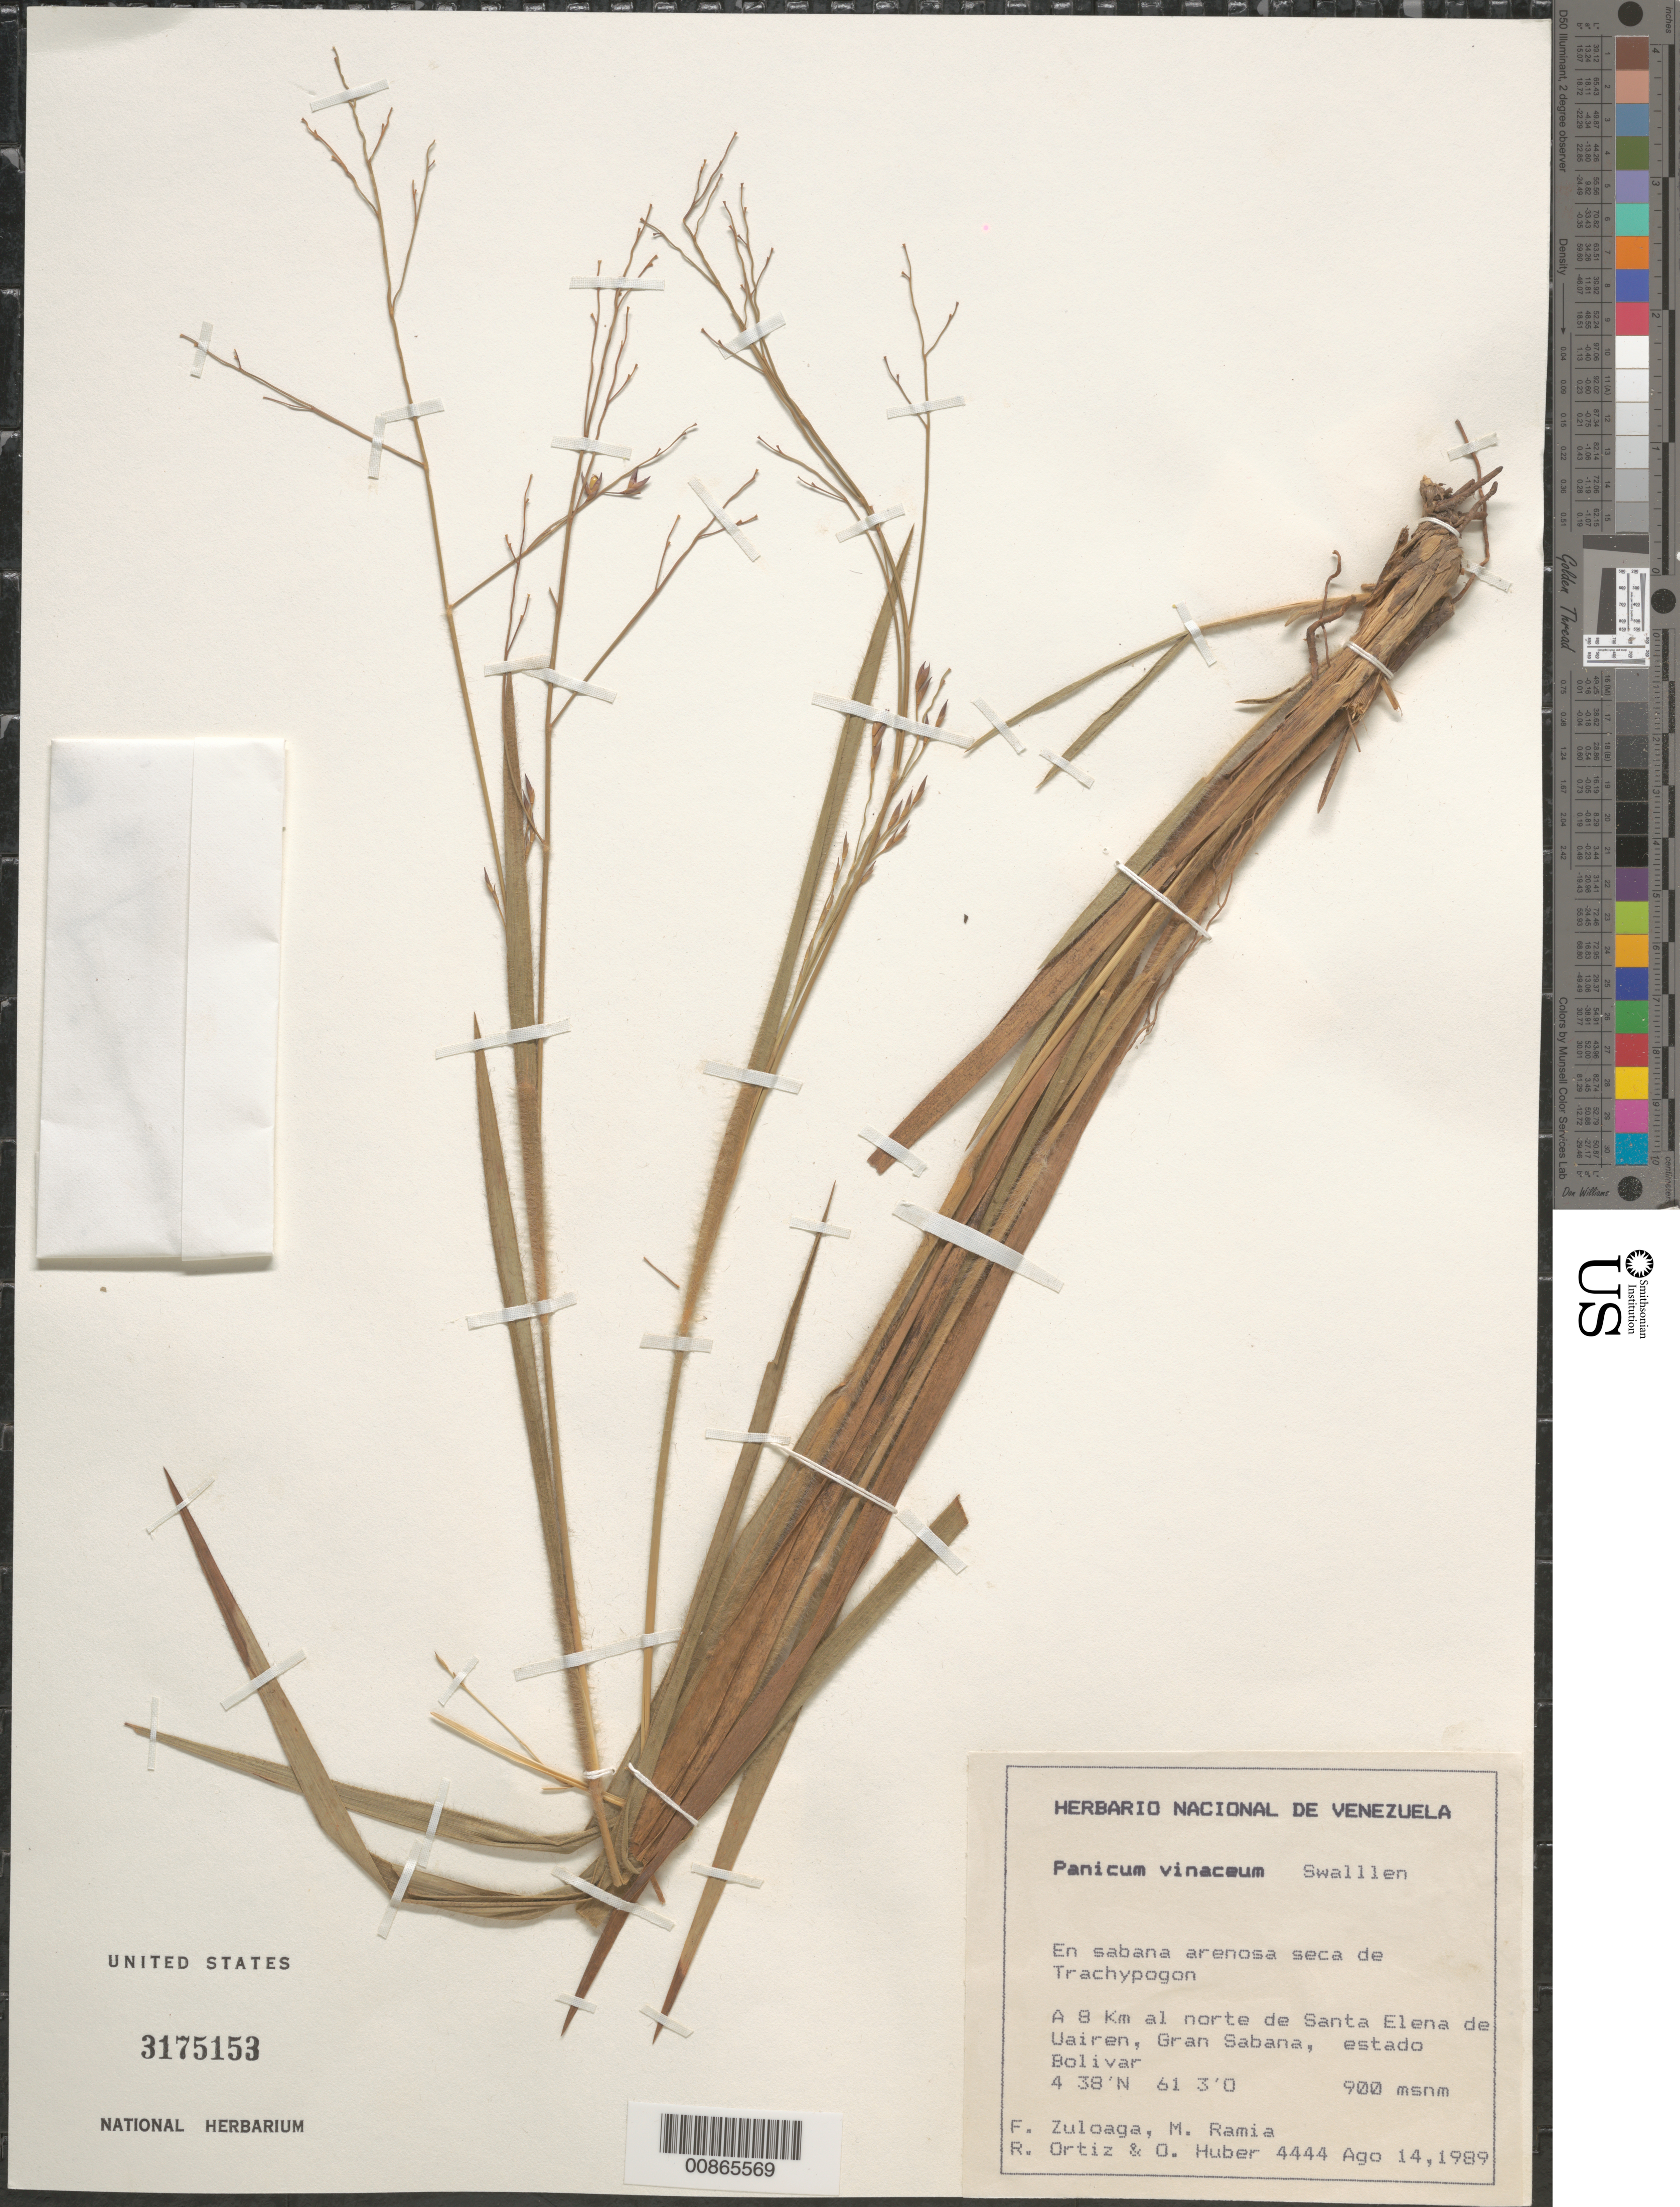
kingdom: Plantae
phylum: Tracheophyta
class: Liliopsida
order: Poales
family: Poaceae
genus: Panicum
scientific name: Panicum vinaceum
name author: Swallen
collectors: F. O. Zuloaga, M. Ramia, R. Ortíz & O. Huber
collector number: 4444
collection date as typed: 14-Aug-89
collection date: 1989-08-14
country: Venezuela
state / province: Bolívar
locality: Gran Sabana, 8 km N de Santa Elena de Uairen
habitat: Sabana arenosa seca de Trachypogon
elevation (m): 900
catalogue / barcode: US 3175153